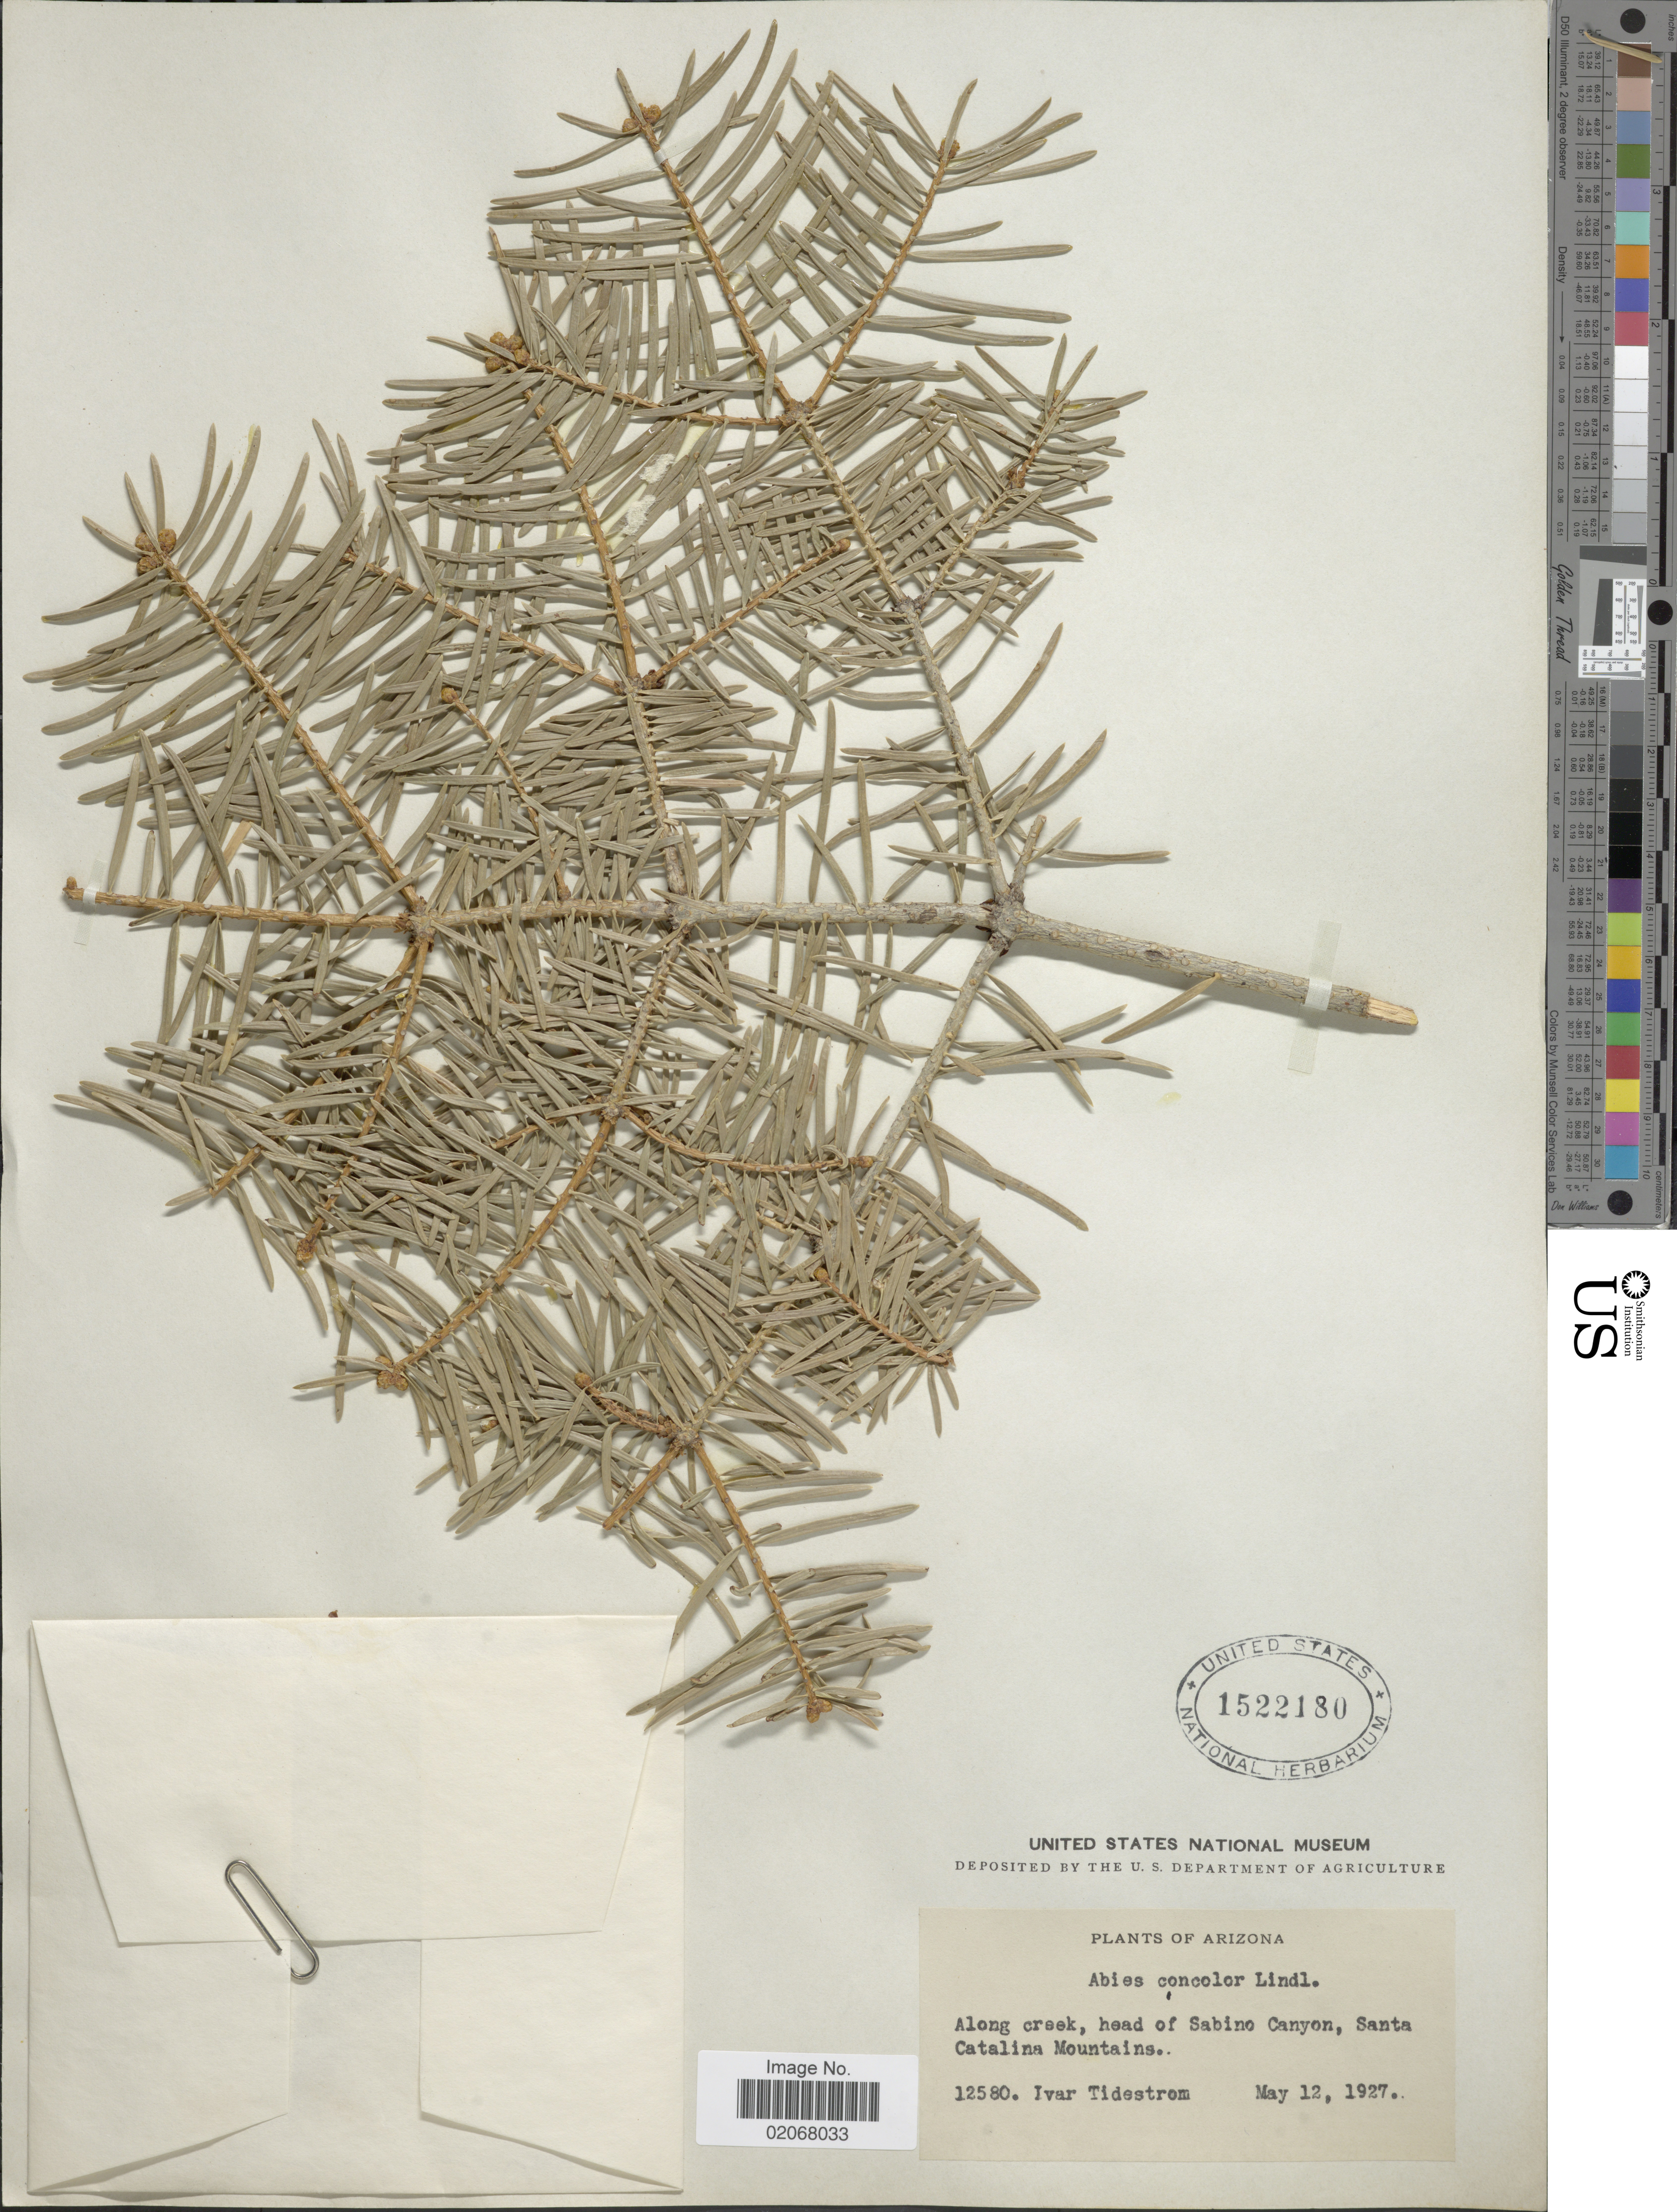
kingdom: Plantae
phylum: Tracheophyta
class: Pinopsida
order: Pinales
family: Pinaceae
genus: Abies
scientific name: Abies concolor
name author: (Gordon & Glend.) Lindl. ex Hildebr.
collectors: I. F. Tidestrom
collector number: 12580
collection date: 1927-05-12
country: United States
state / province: Arizona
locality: Along creek, head of Sabine Canyon, Santa Catalina Mountains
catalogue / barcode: US 1522180